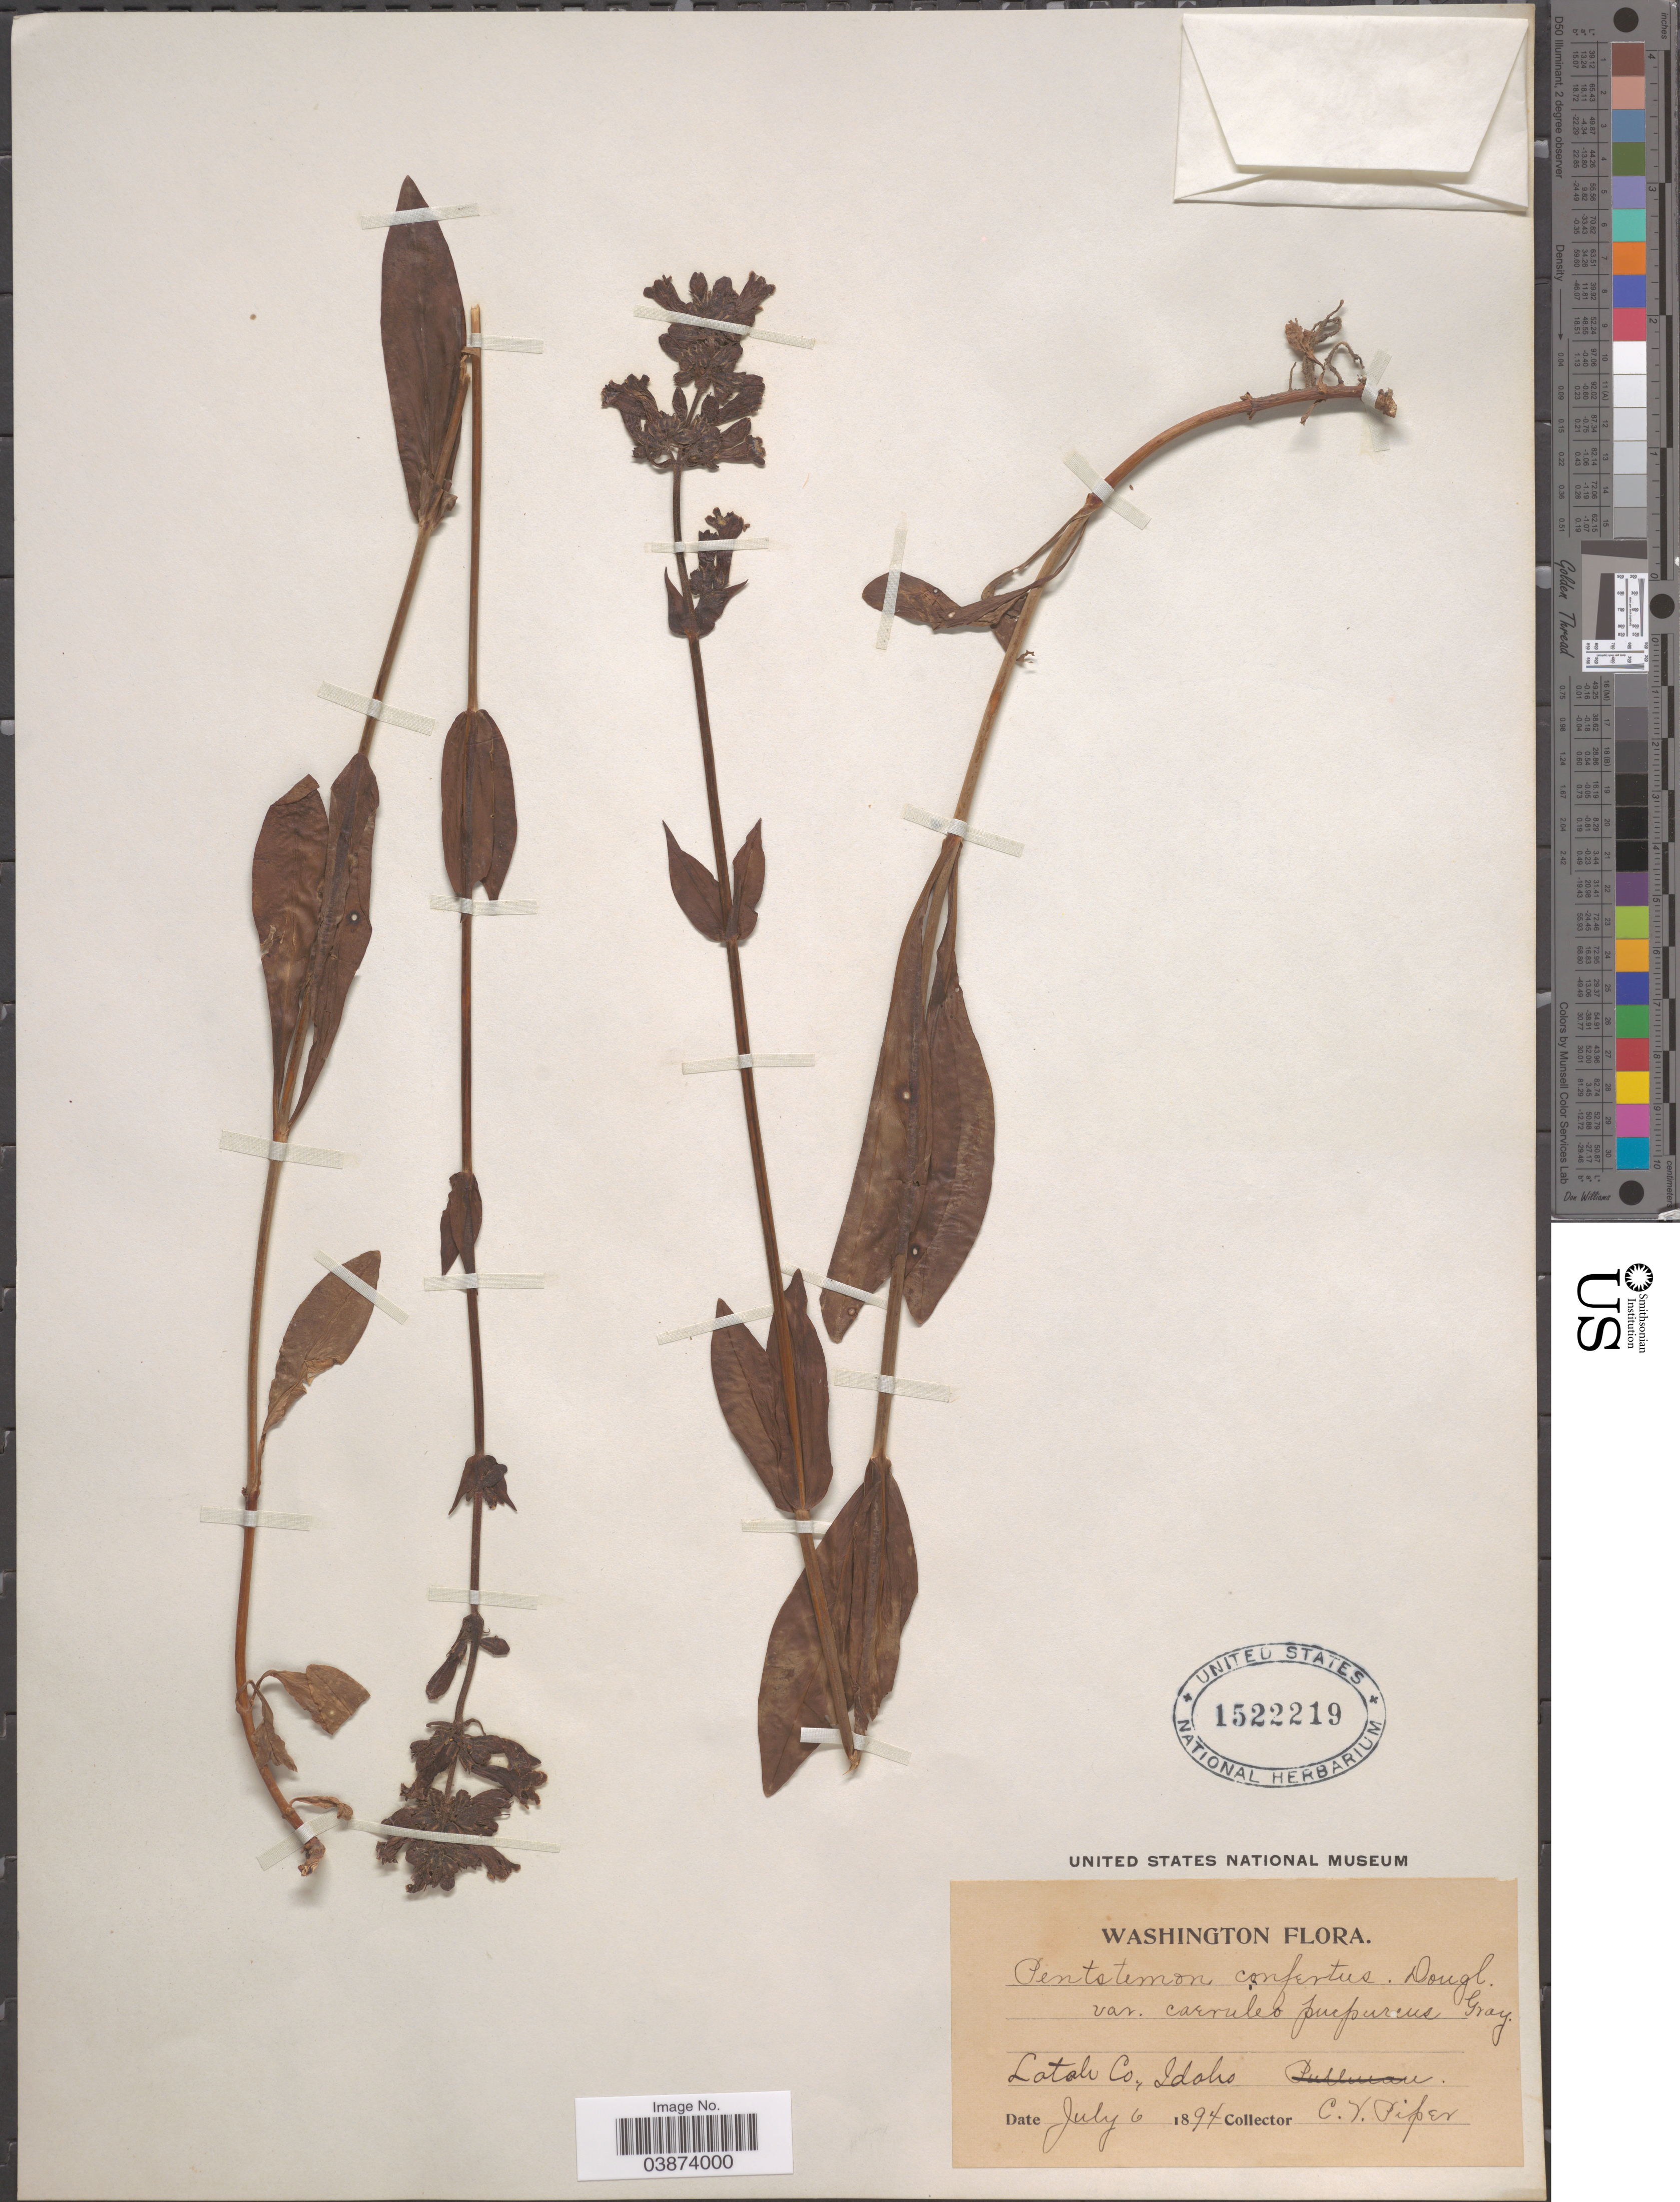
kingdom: Plantae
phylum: Tracheophyta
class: Magnoliopsida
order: Lamiales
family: Plantaginaceae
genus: Penstemon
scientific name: Penstemon confertus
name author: Douglas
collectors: C. V. Piper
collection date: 1894-07-06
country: United States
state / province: Idaho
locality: Latah Co.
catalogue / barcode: US 1522219